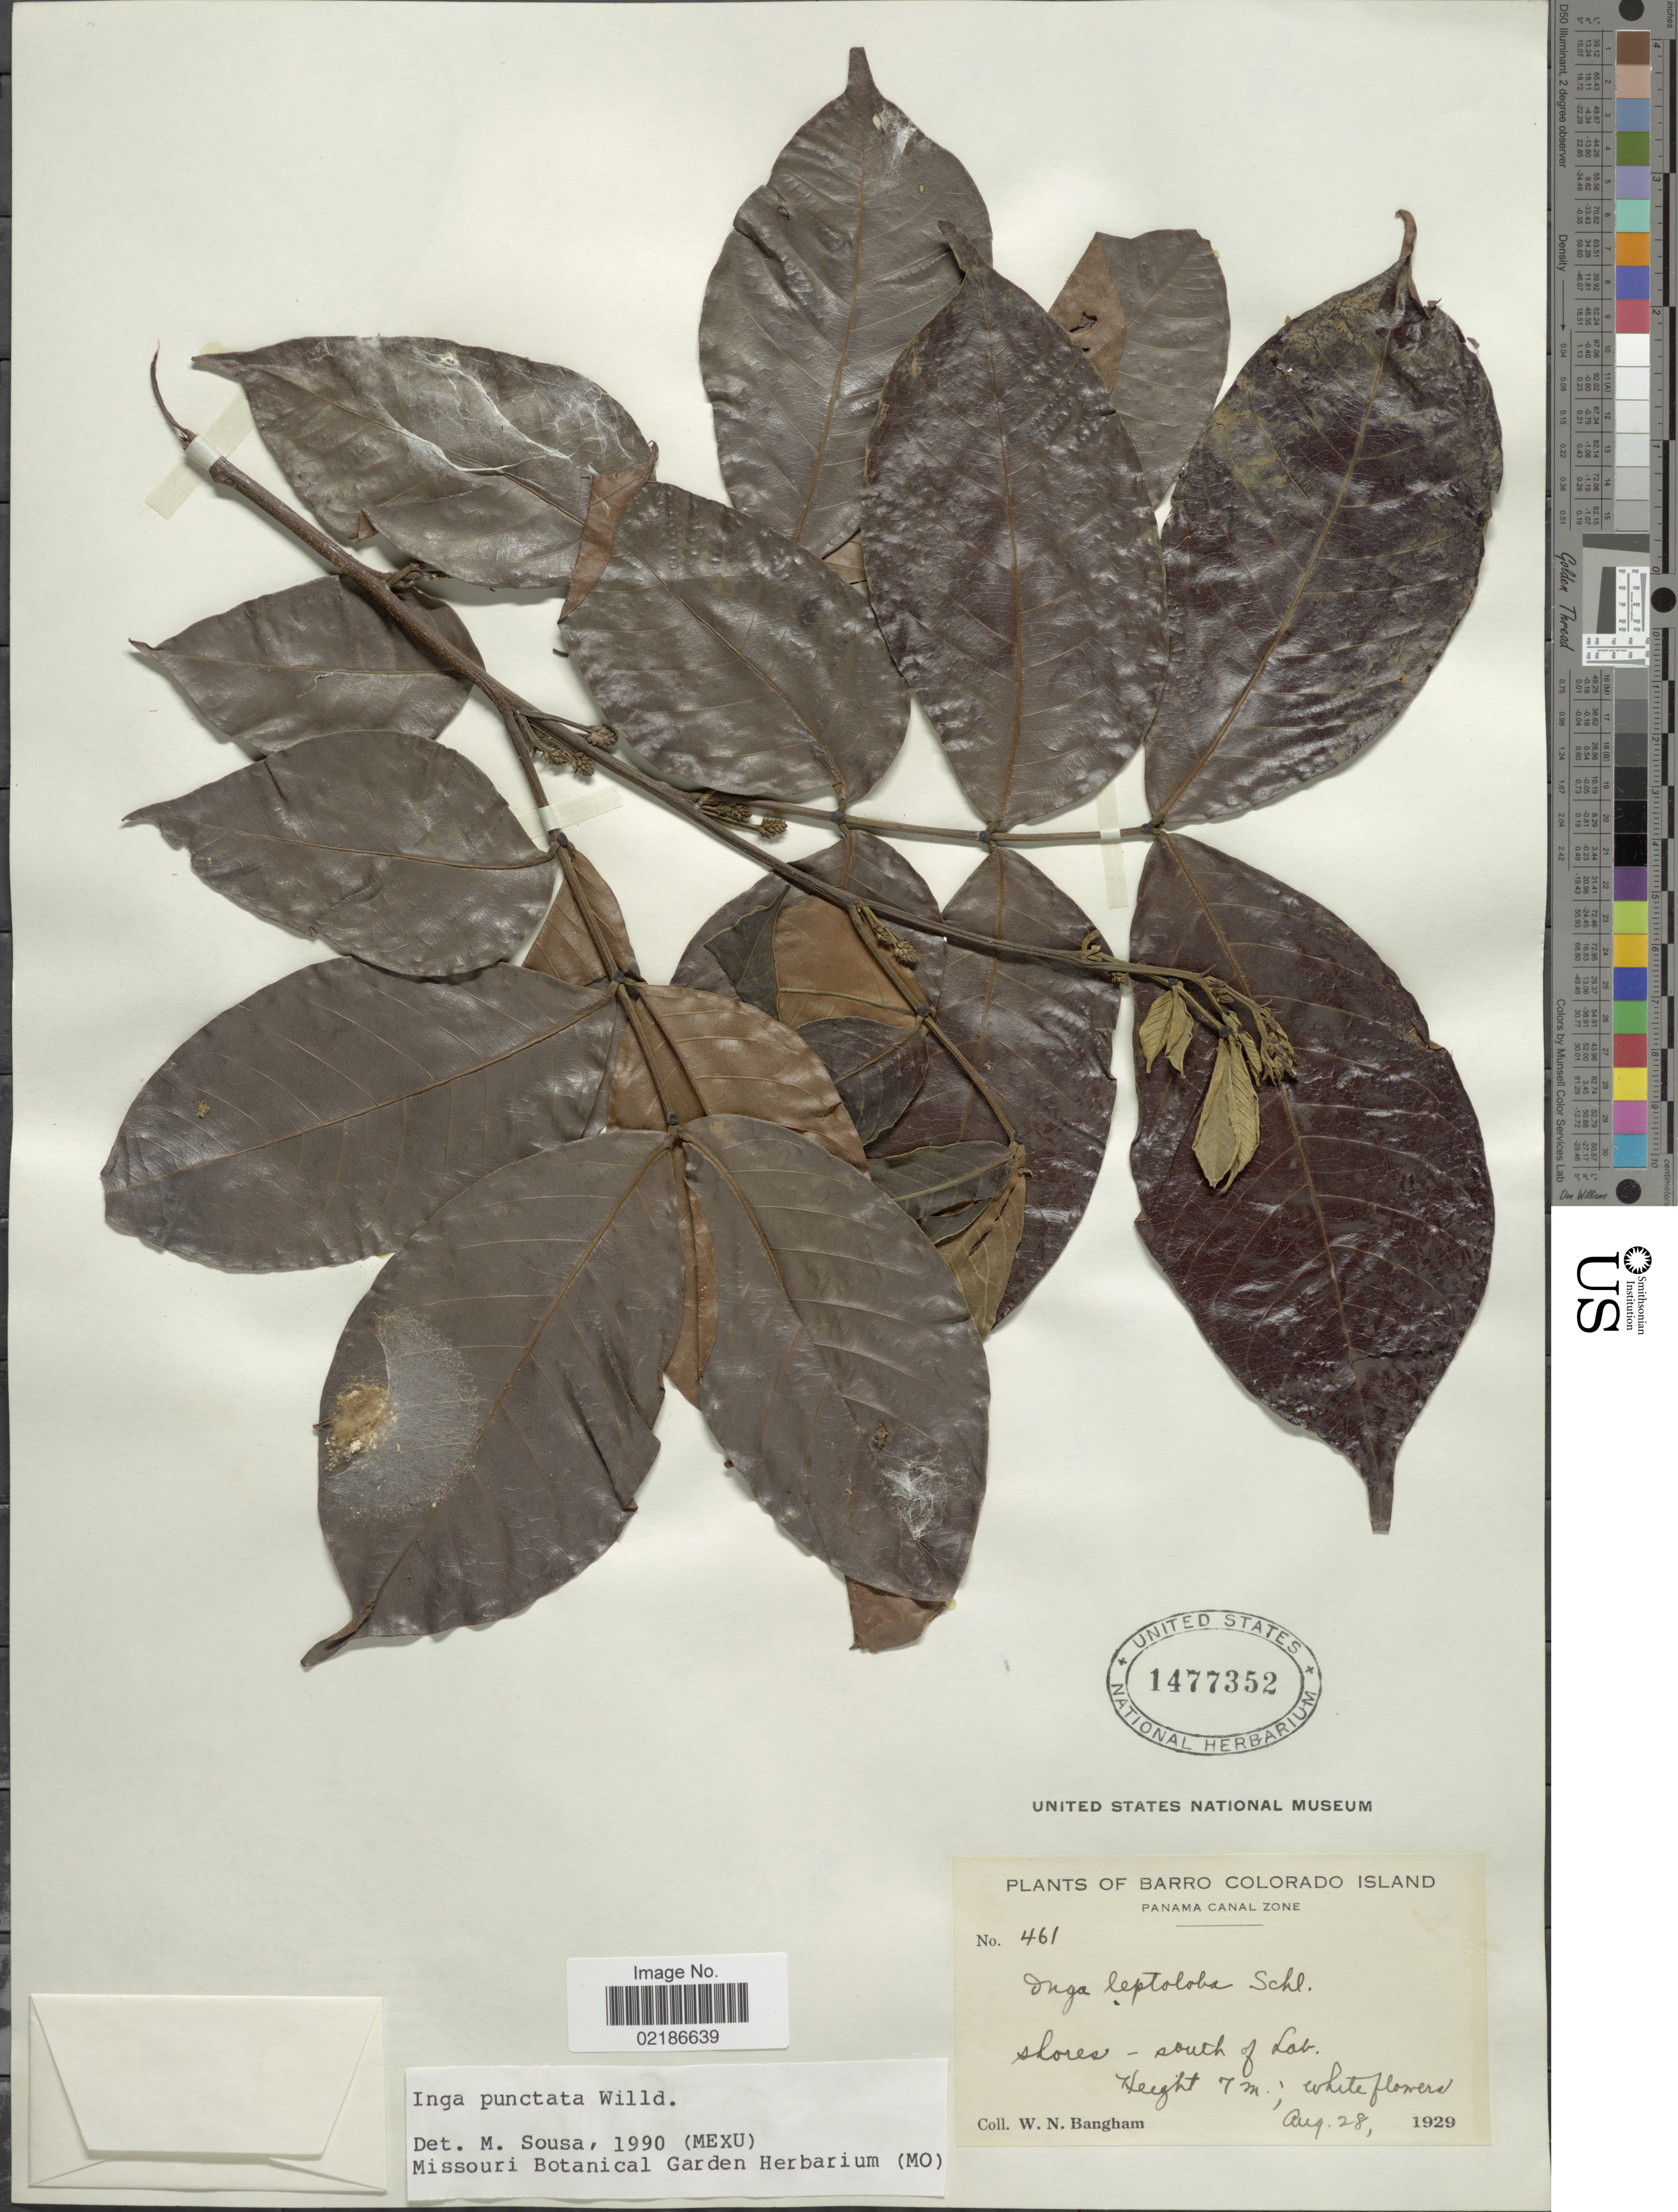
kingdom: Plantae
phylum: Tracheophyta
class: Magnoliopsida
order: Fabales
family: Fabaceae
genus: Inga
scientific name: Inga punctata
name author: Willd.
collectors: W. Bangham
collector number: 461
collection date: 1929-08-28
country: Panama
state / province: Panamá Oeste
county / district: Canal Zone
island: Barro Colorado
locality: Barro Colorado Island, Panama Canal Zone, south of Lab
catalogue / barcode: US 1477352